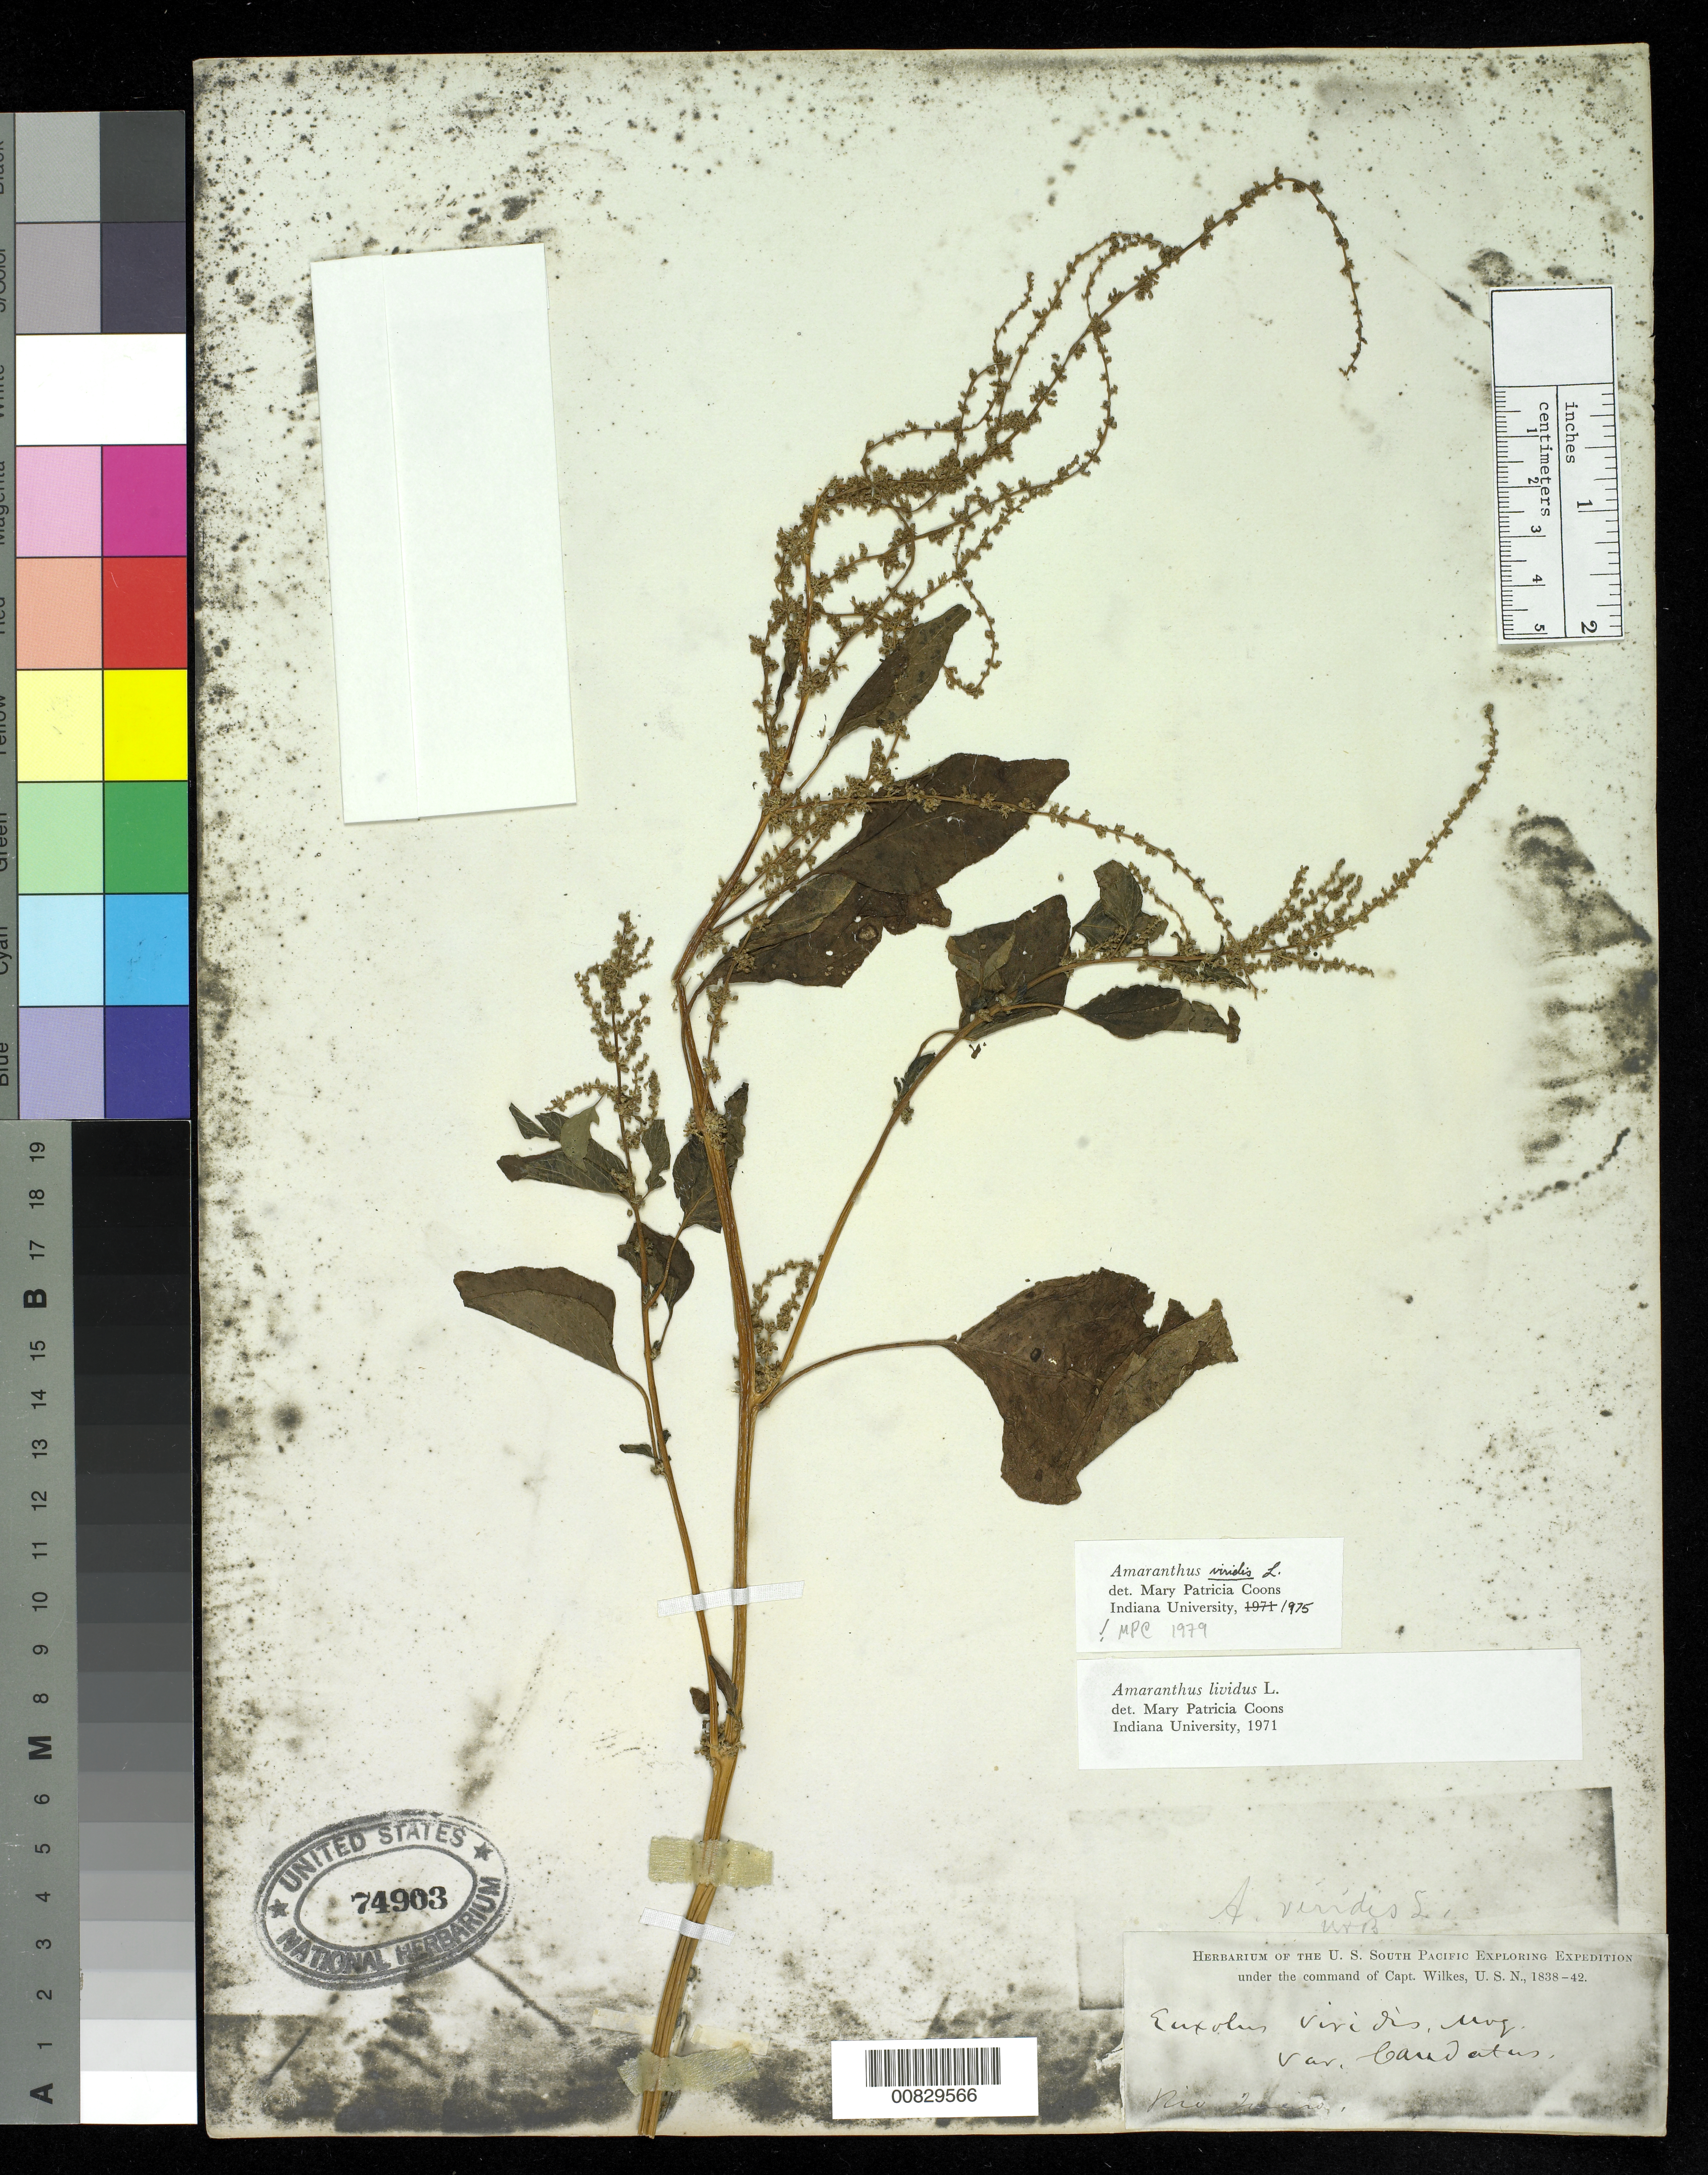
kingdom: Plantae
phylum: Tracheophyta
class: Magnoliopsida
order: Caryophyllales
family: Amaranthaceae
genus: Amaranthus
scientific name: Amaranthus viridis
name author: L.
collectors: Wilkes Explor. Exped.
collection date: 1838/1842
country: Brazil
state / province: Rio de Janeiro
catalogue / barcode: US 74903